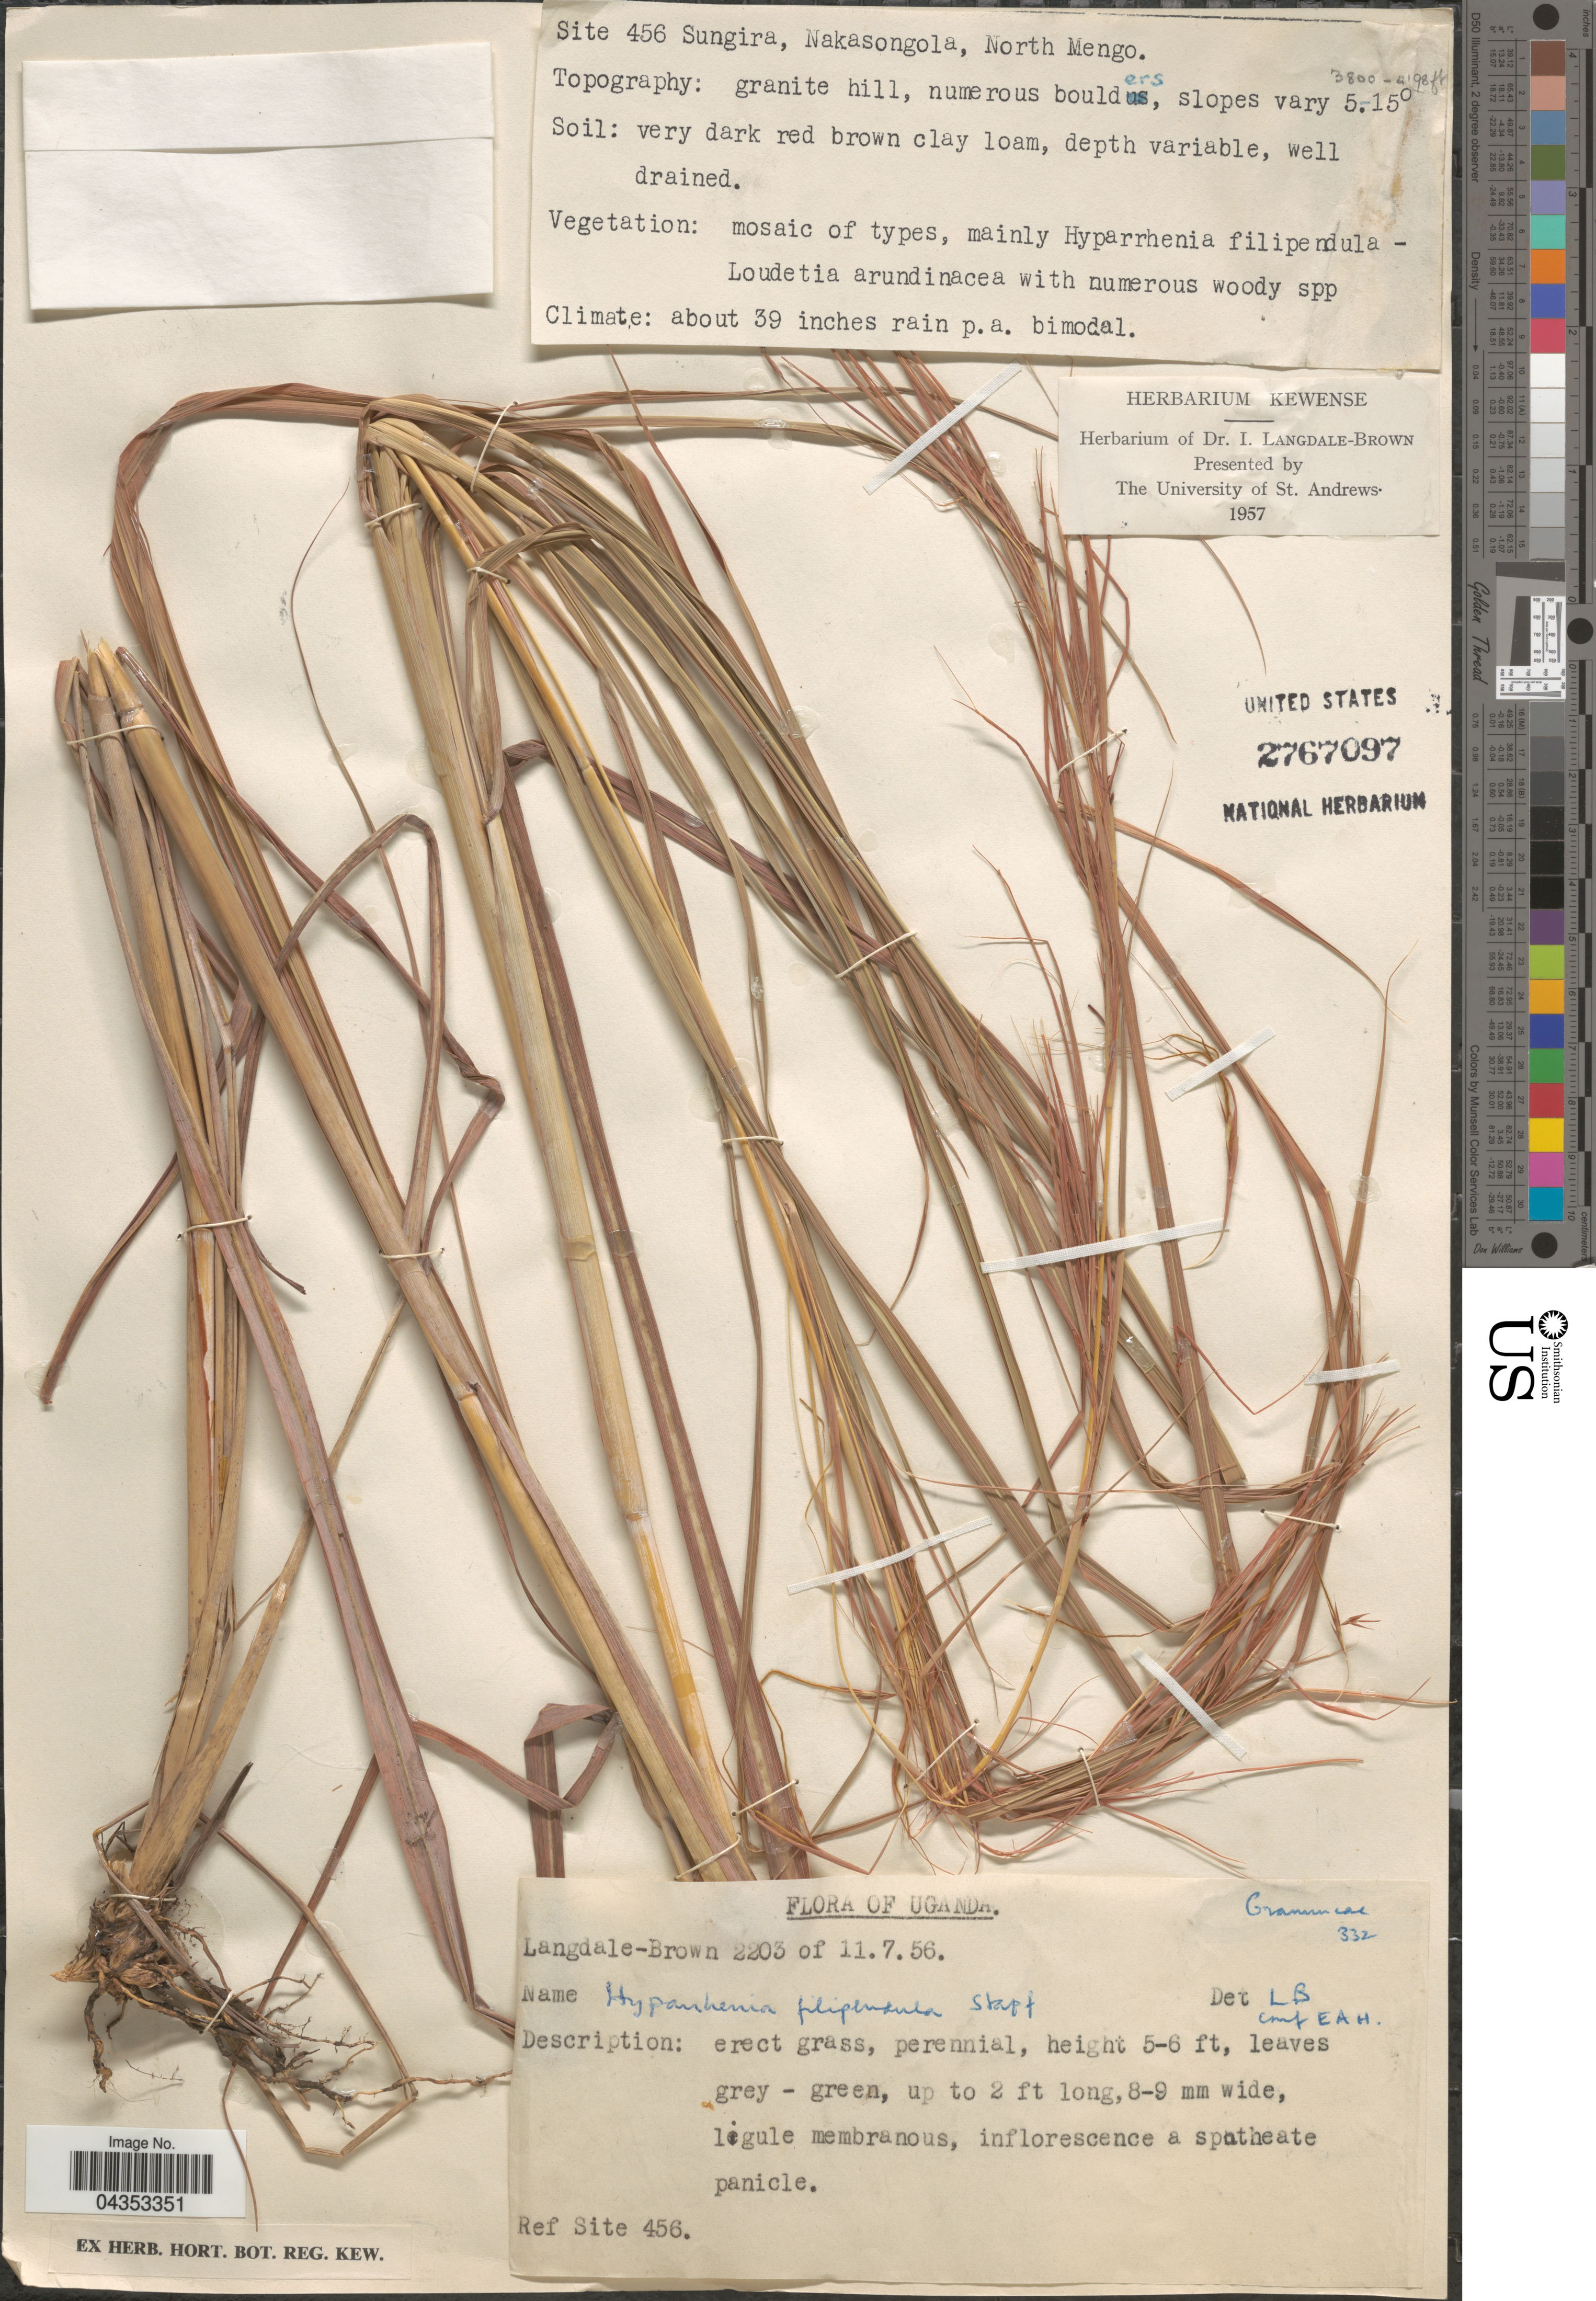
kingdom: Plantae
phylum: Tracheophyta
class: Liliopsida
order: Poales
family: Poaceae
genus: Hyparrhenia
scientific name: Hyparrhenia filipendula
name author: (Hochr.) Stapf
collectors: I. Langdale-Brown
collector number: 2203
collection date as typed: Transcribed d/m/y: 11/7/56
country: Uganda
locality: Ref Site 456. Site 456 Sungira, Nakasongola, North Mengo.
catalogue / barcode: US 2767097